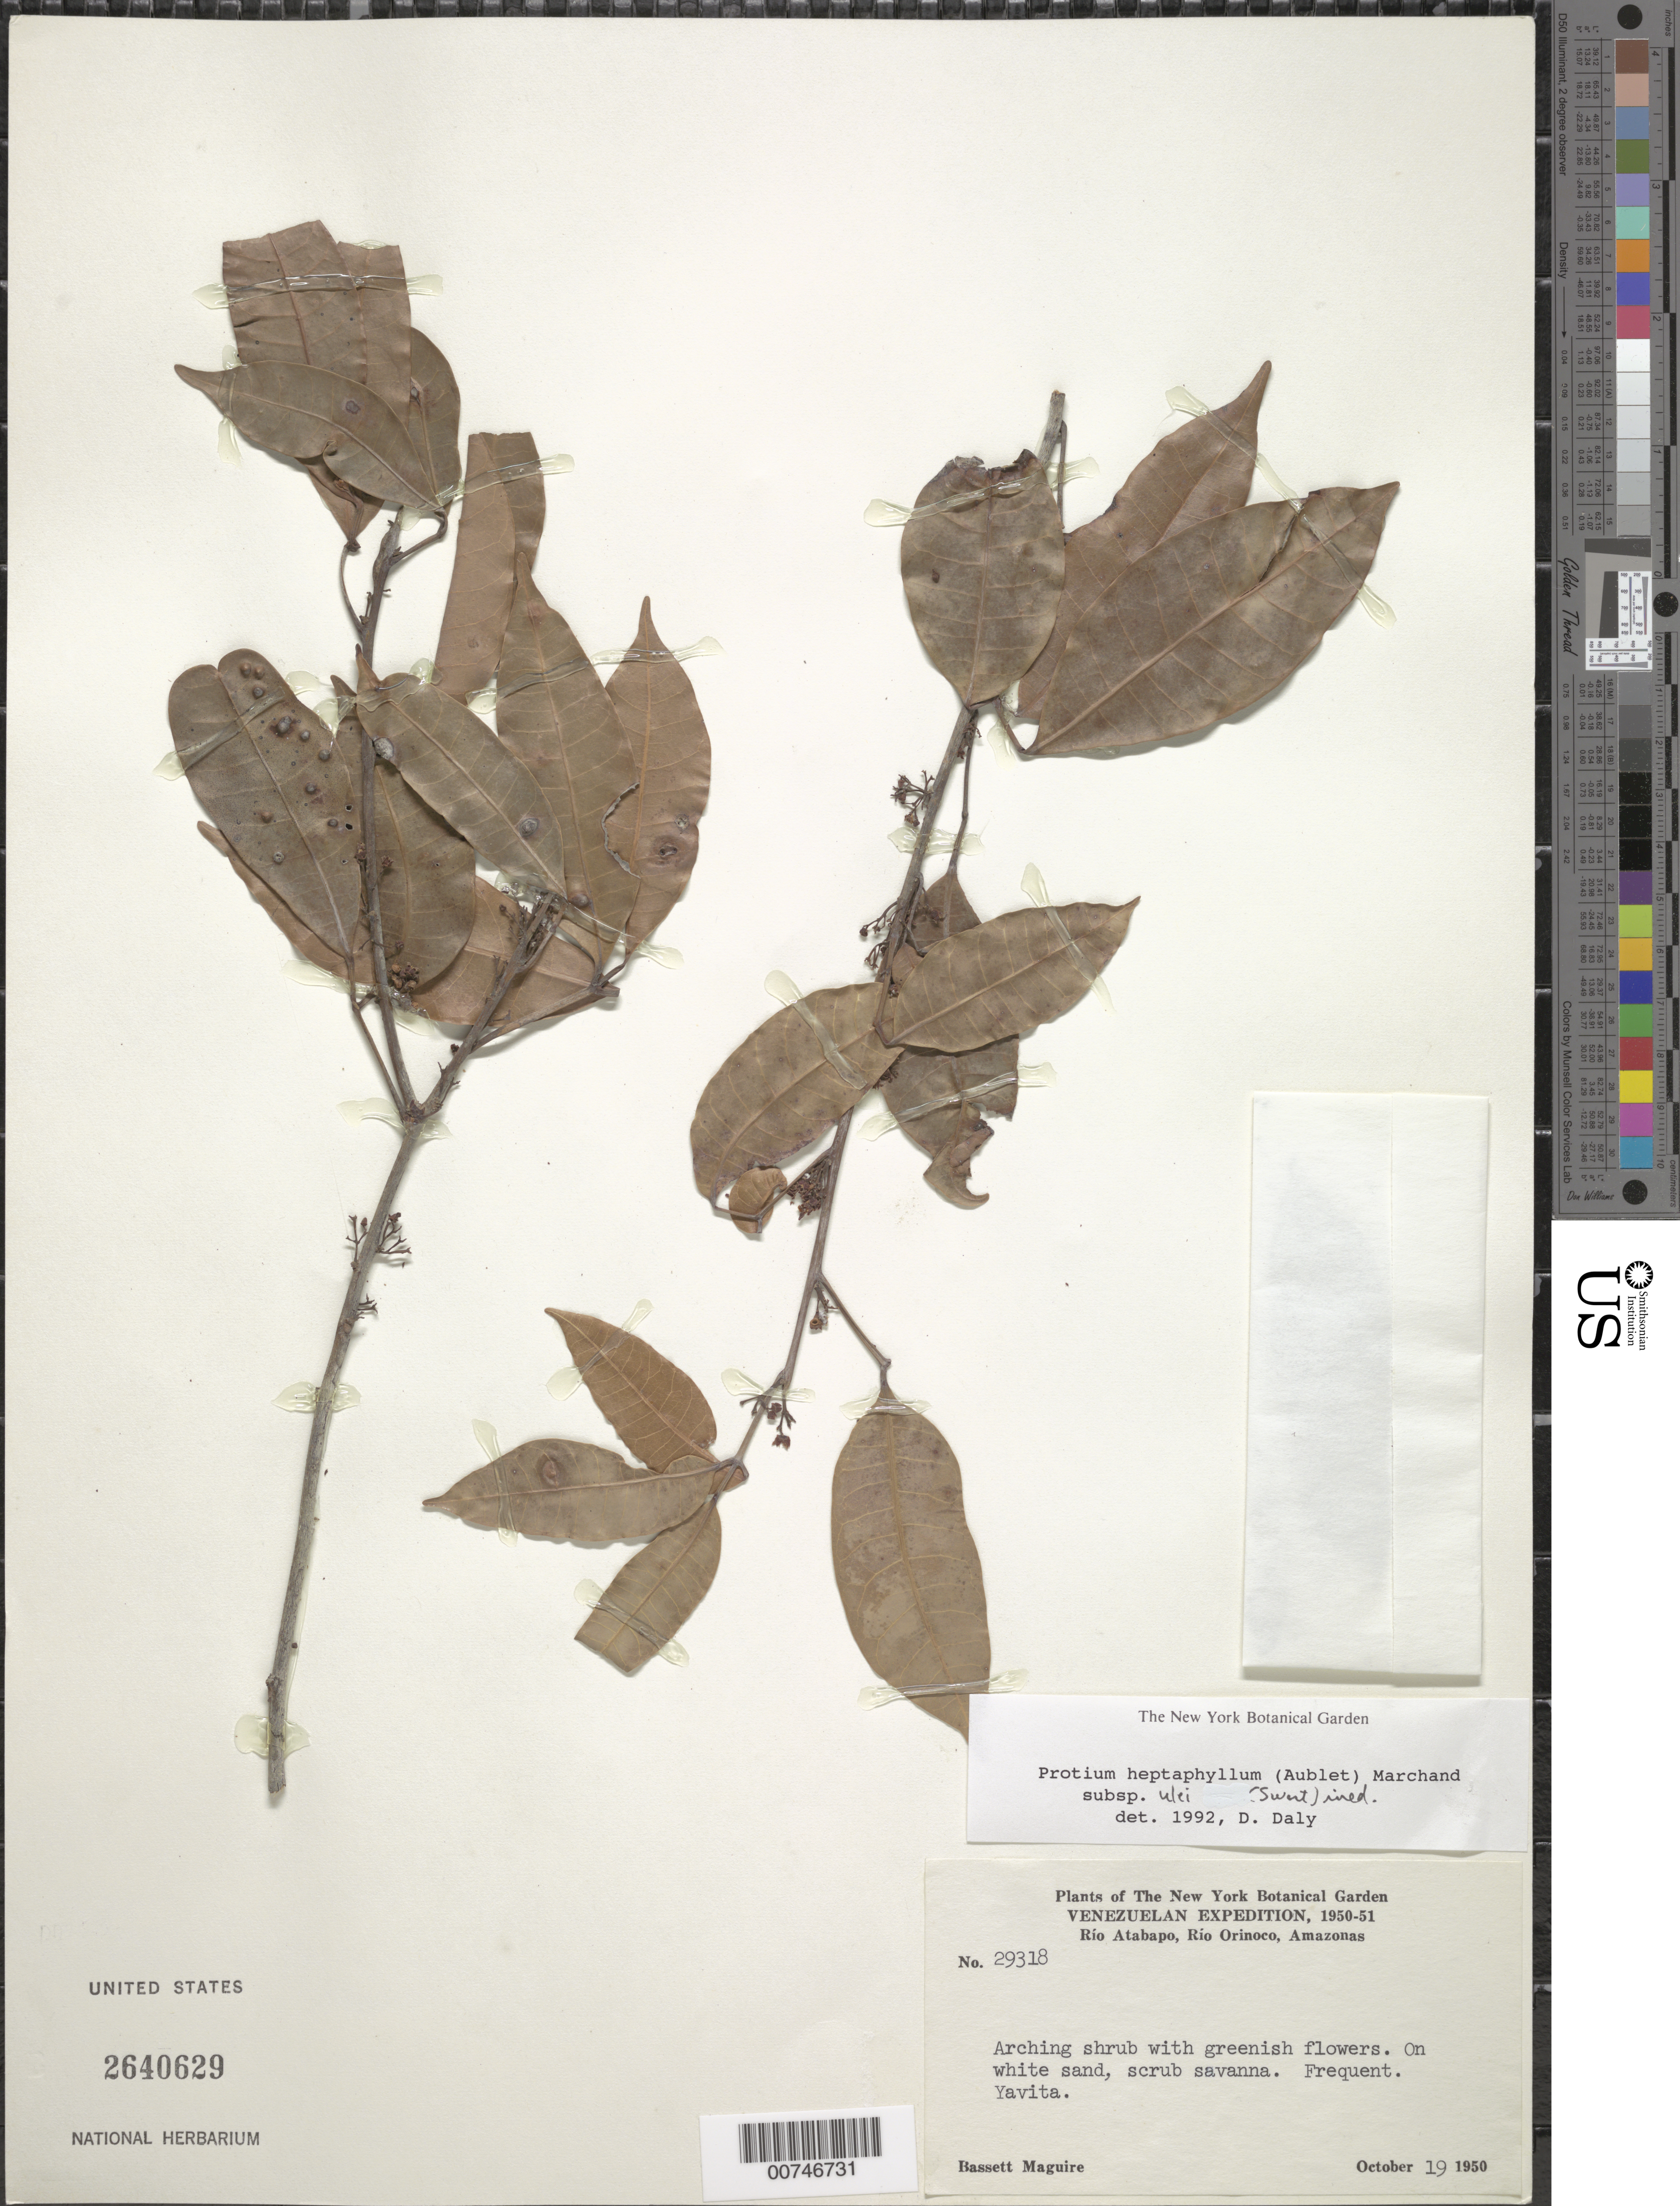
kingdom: Plantae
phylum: Tracheophyta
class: Magnoliopsida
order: Sapindales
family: Burseraceae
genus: Protium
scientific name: Protium heptaphyllum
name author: (Aubl.) Marchand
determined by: Daly, D. C.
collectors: B. Maguire, R. S. Cowan & J. J. Wurdack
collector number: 29318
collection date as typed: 19-Oct-50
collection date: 1950-10-19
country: Venezuela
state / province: Amazonas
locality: Yavita, Río Atabapo, Río Orinoco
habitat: White sand, scrub savanna.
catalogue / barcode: US 2640629